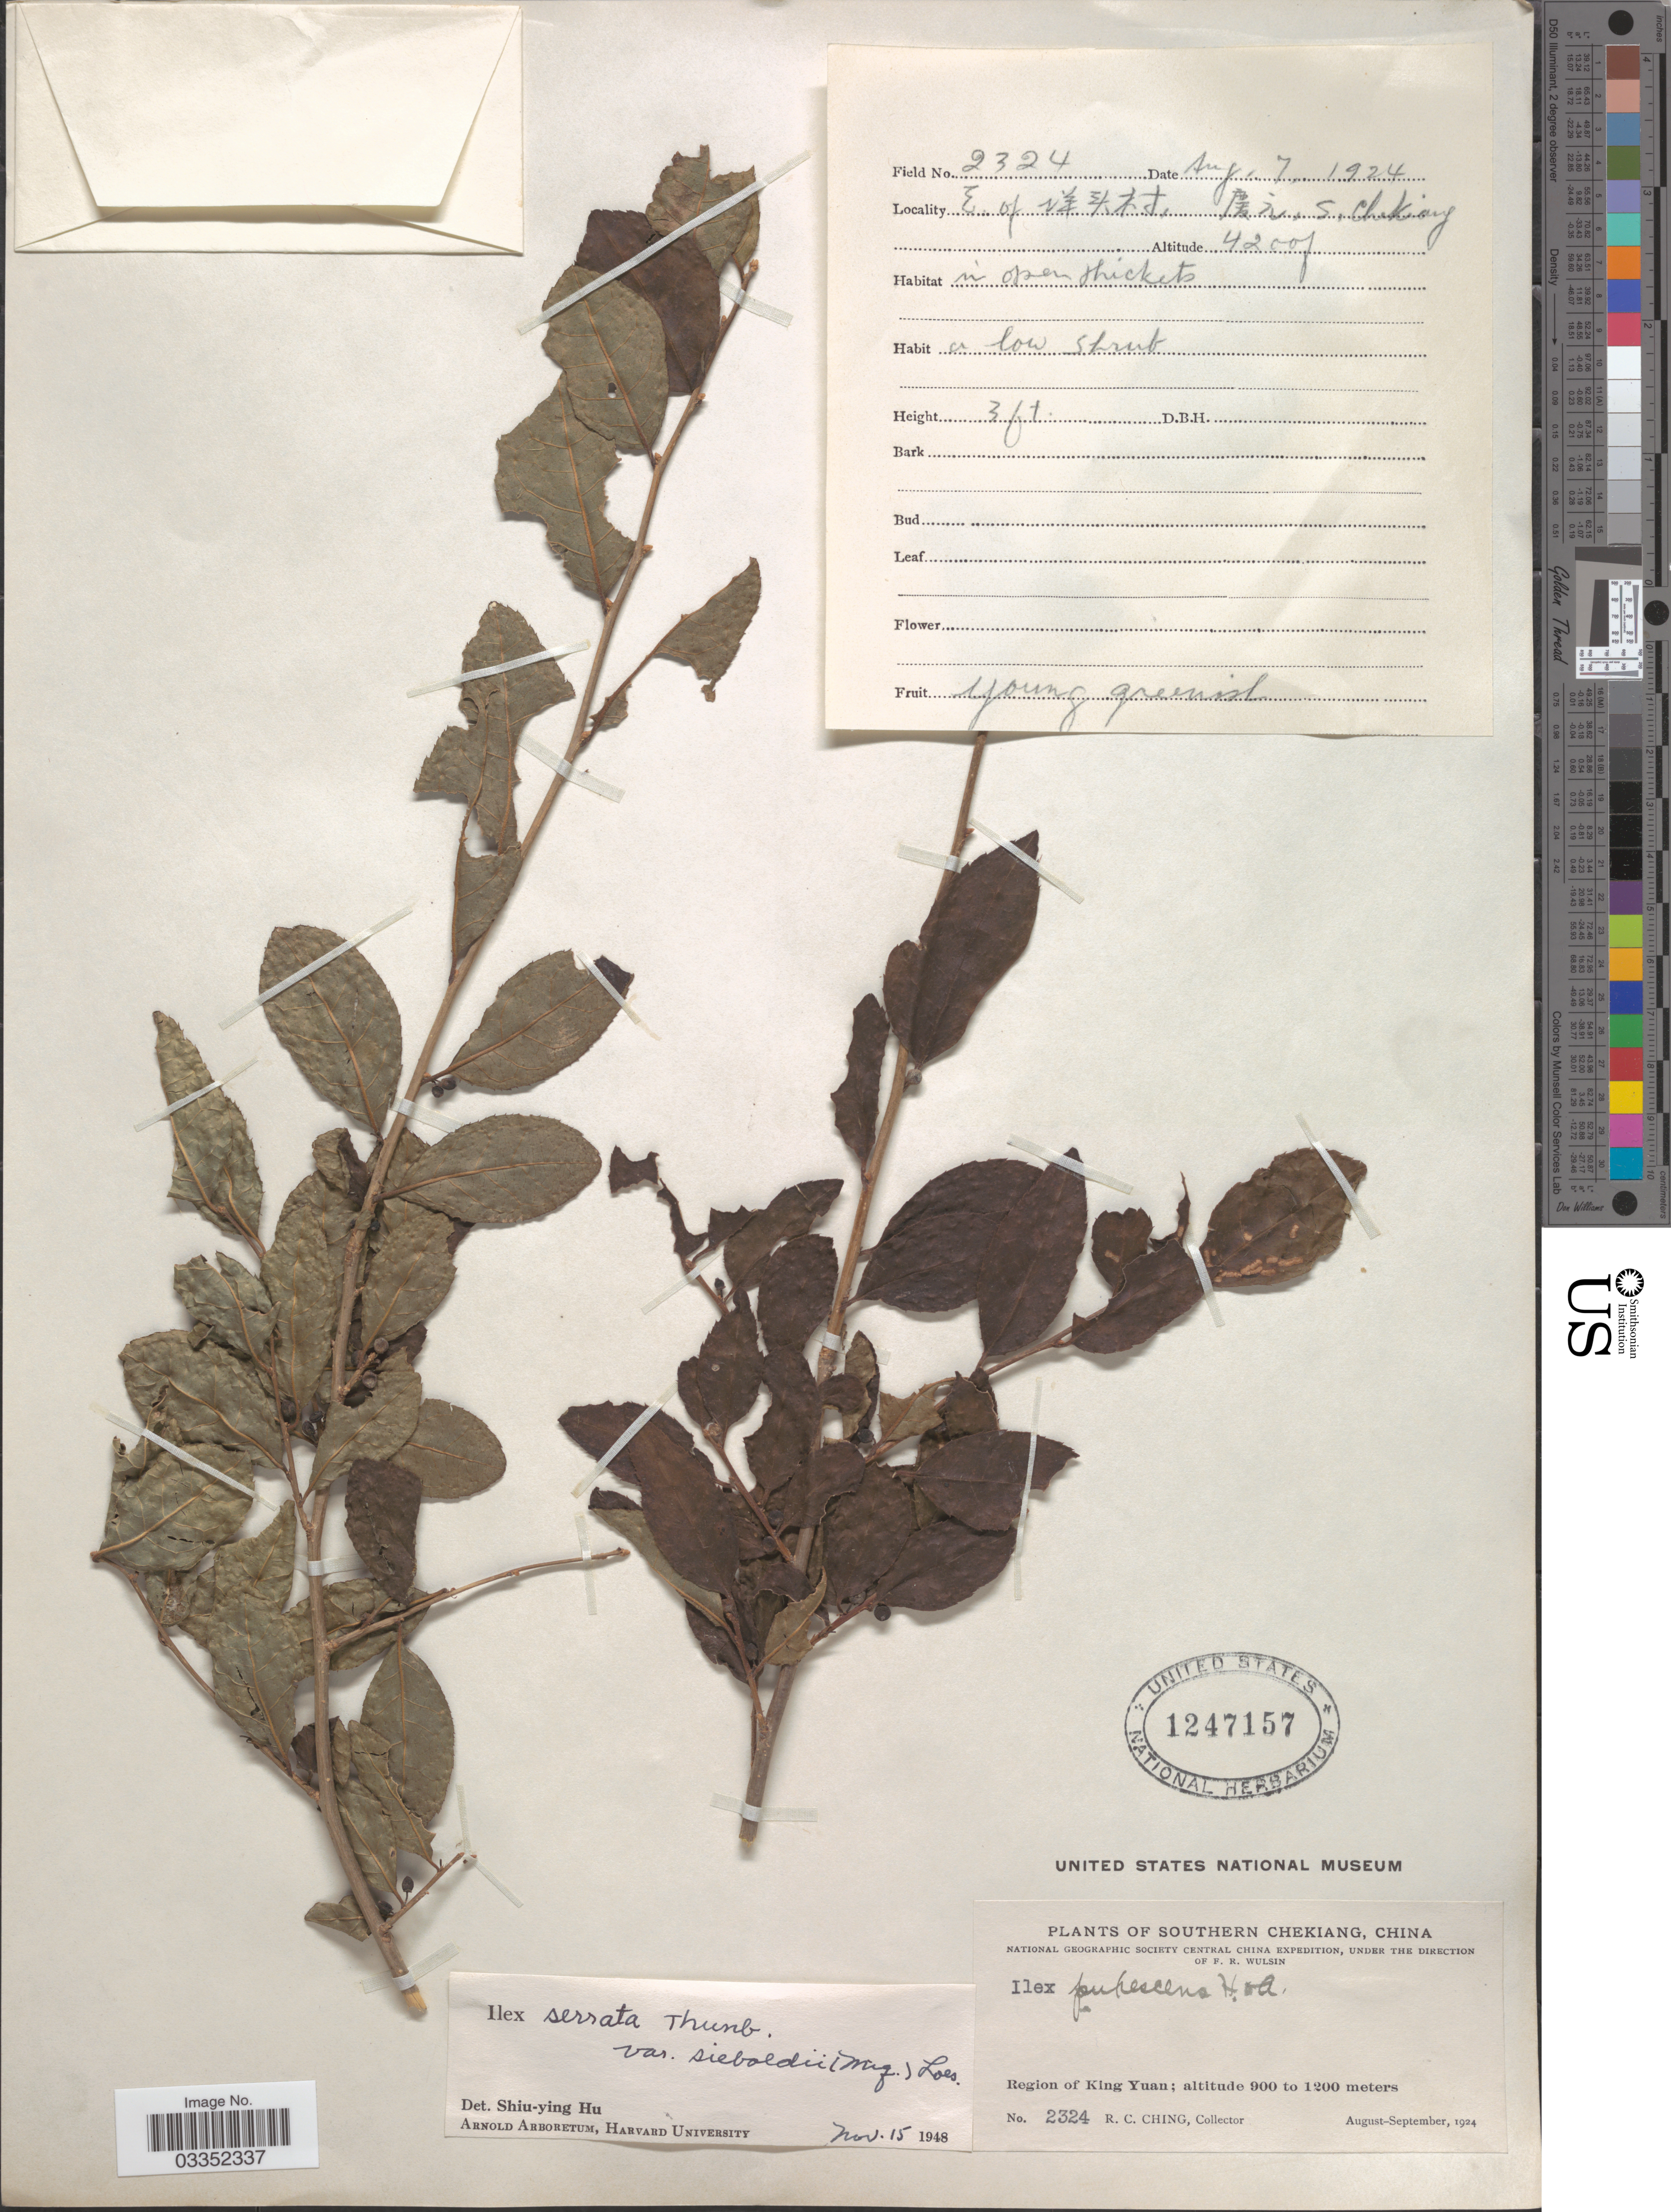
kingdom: Plantae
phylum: Tracheophyta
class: Magnoliopsida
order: Aquifoliales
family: Aquifoliaceae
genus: Ilex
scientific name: Ilex sieboldii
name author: Miq.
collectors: R. C. Ching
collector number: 2324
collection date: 1924-08-07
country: China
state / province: Zhejiang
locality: Southern Chekiang, Region of King Yuan. E. of X, S. Chekiang.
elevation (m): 1280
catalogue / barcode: US 1247157